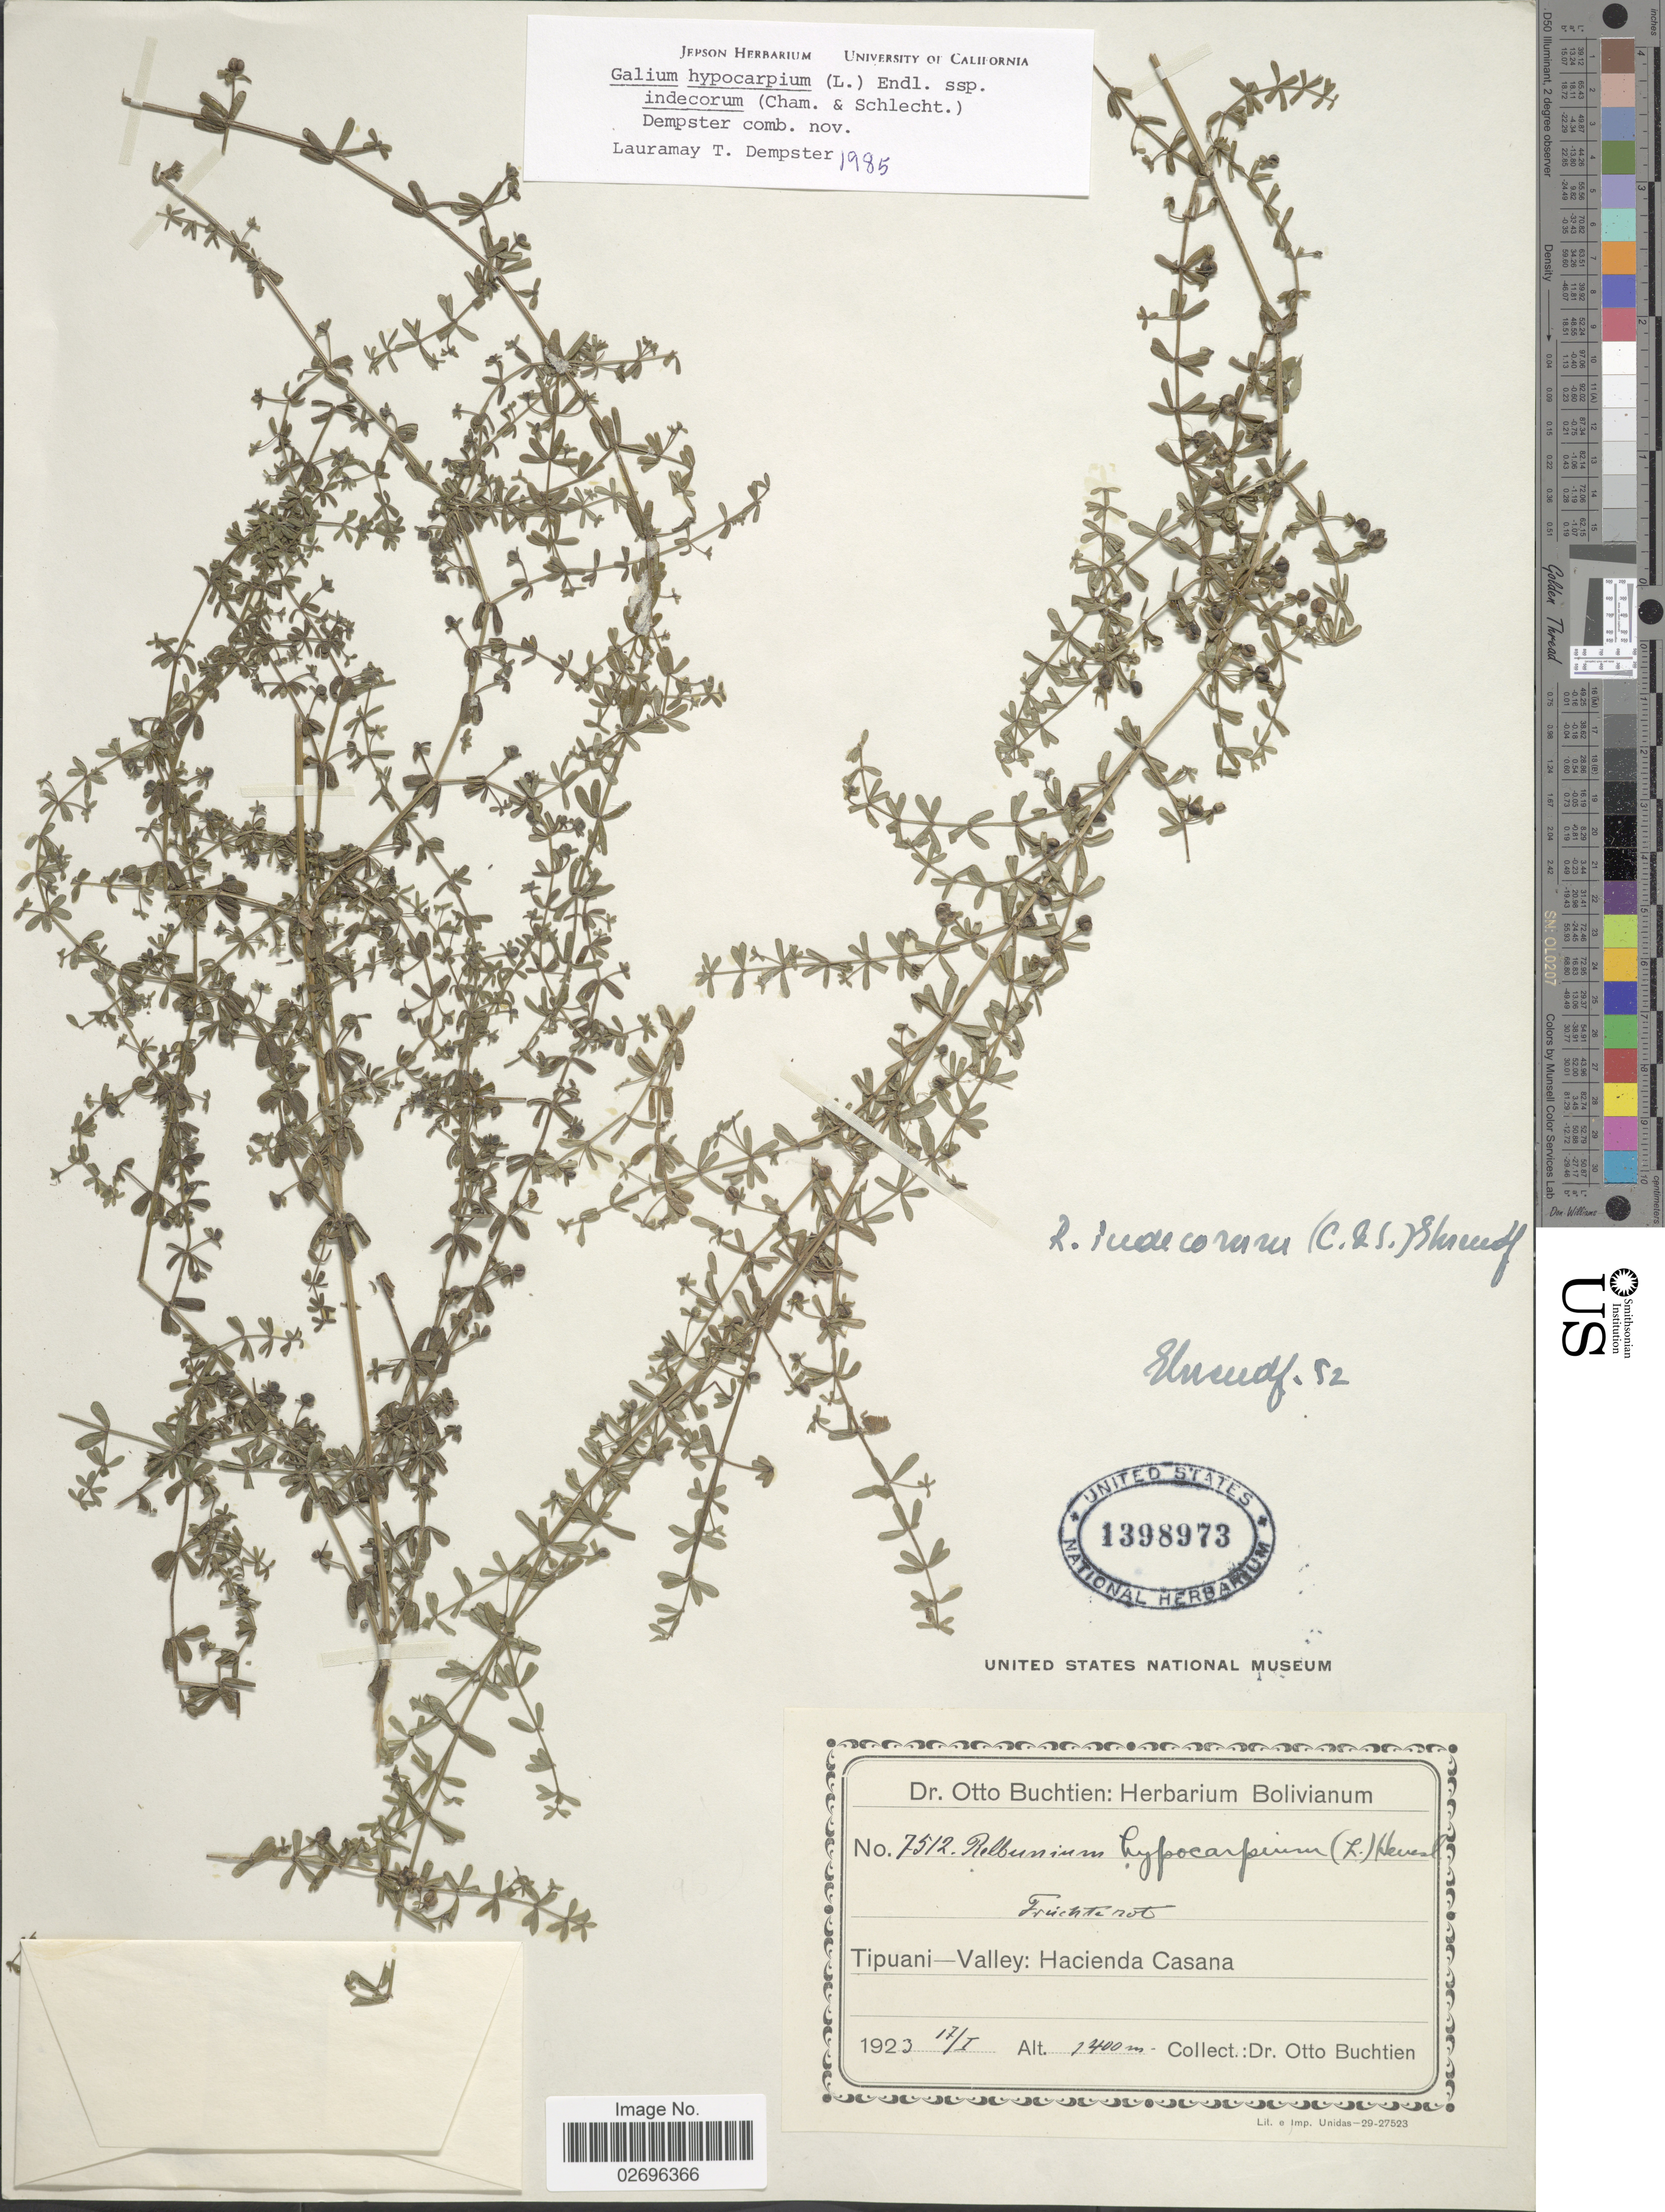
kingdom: Plantae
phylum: Tracheophyta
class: Magnoliopsida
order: Gentianales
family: Rubiaceae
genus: Galium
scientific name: Galium hypocarpium subsp. indecorum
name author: (Cham. & Schltdl.) Dempster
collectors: O. Buchtien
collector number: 7512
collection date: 1923-01-17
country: Bolivia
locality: Tipuani-Valley: Hacienda Casana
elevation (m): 1400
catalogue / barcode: US 1398973